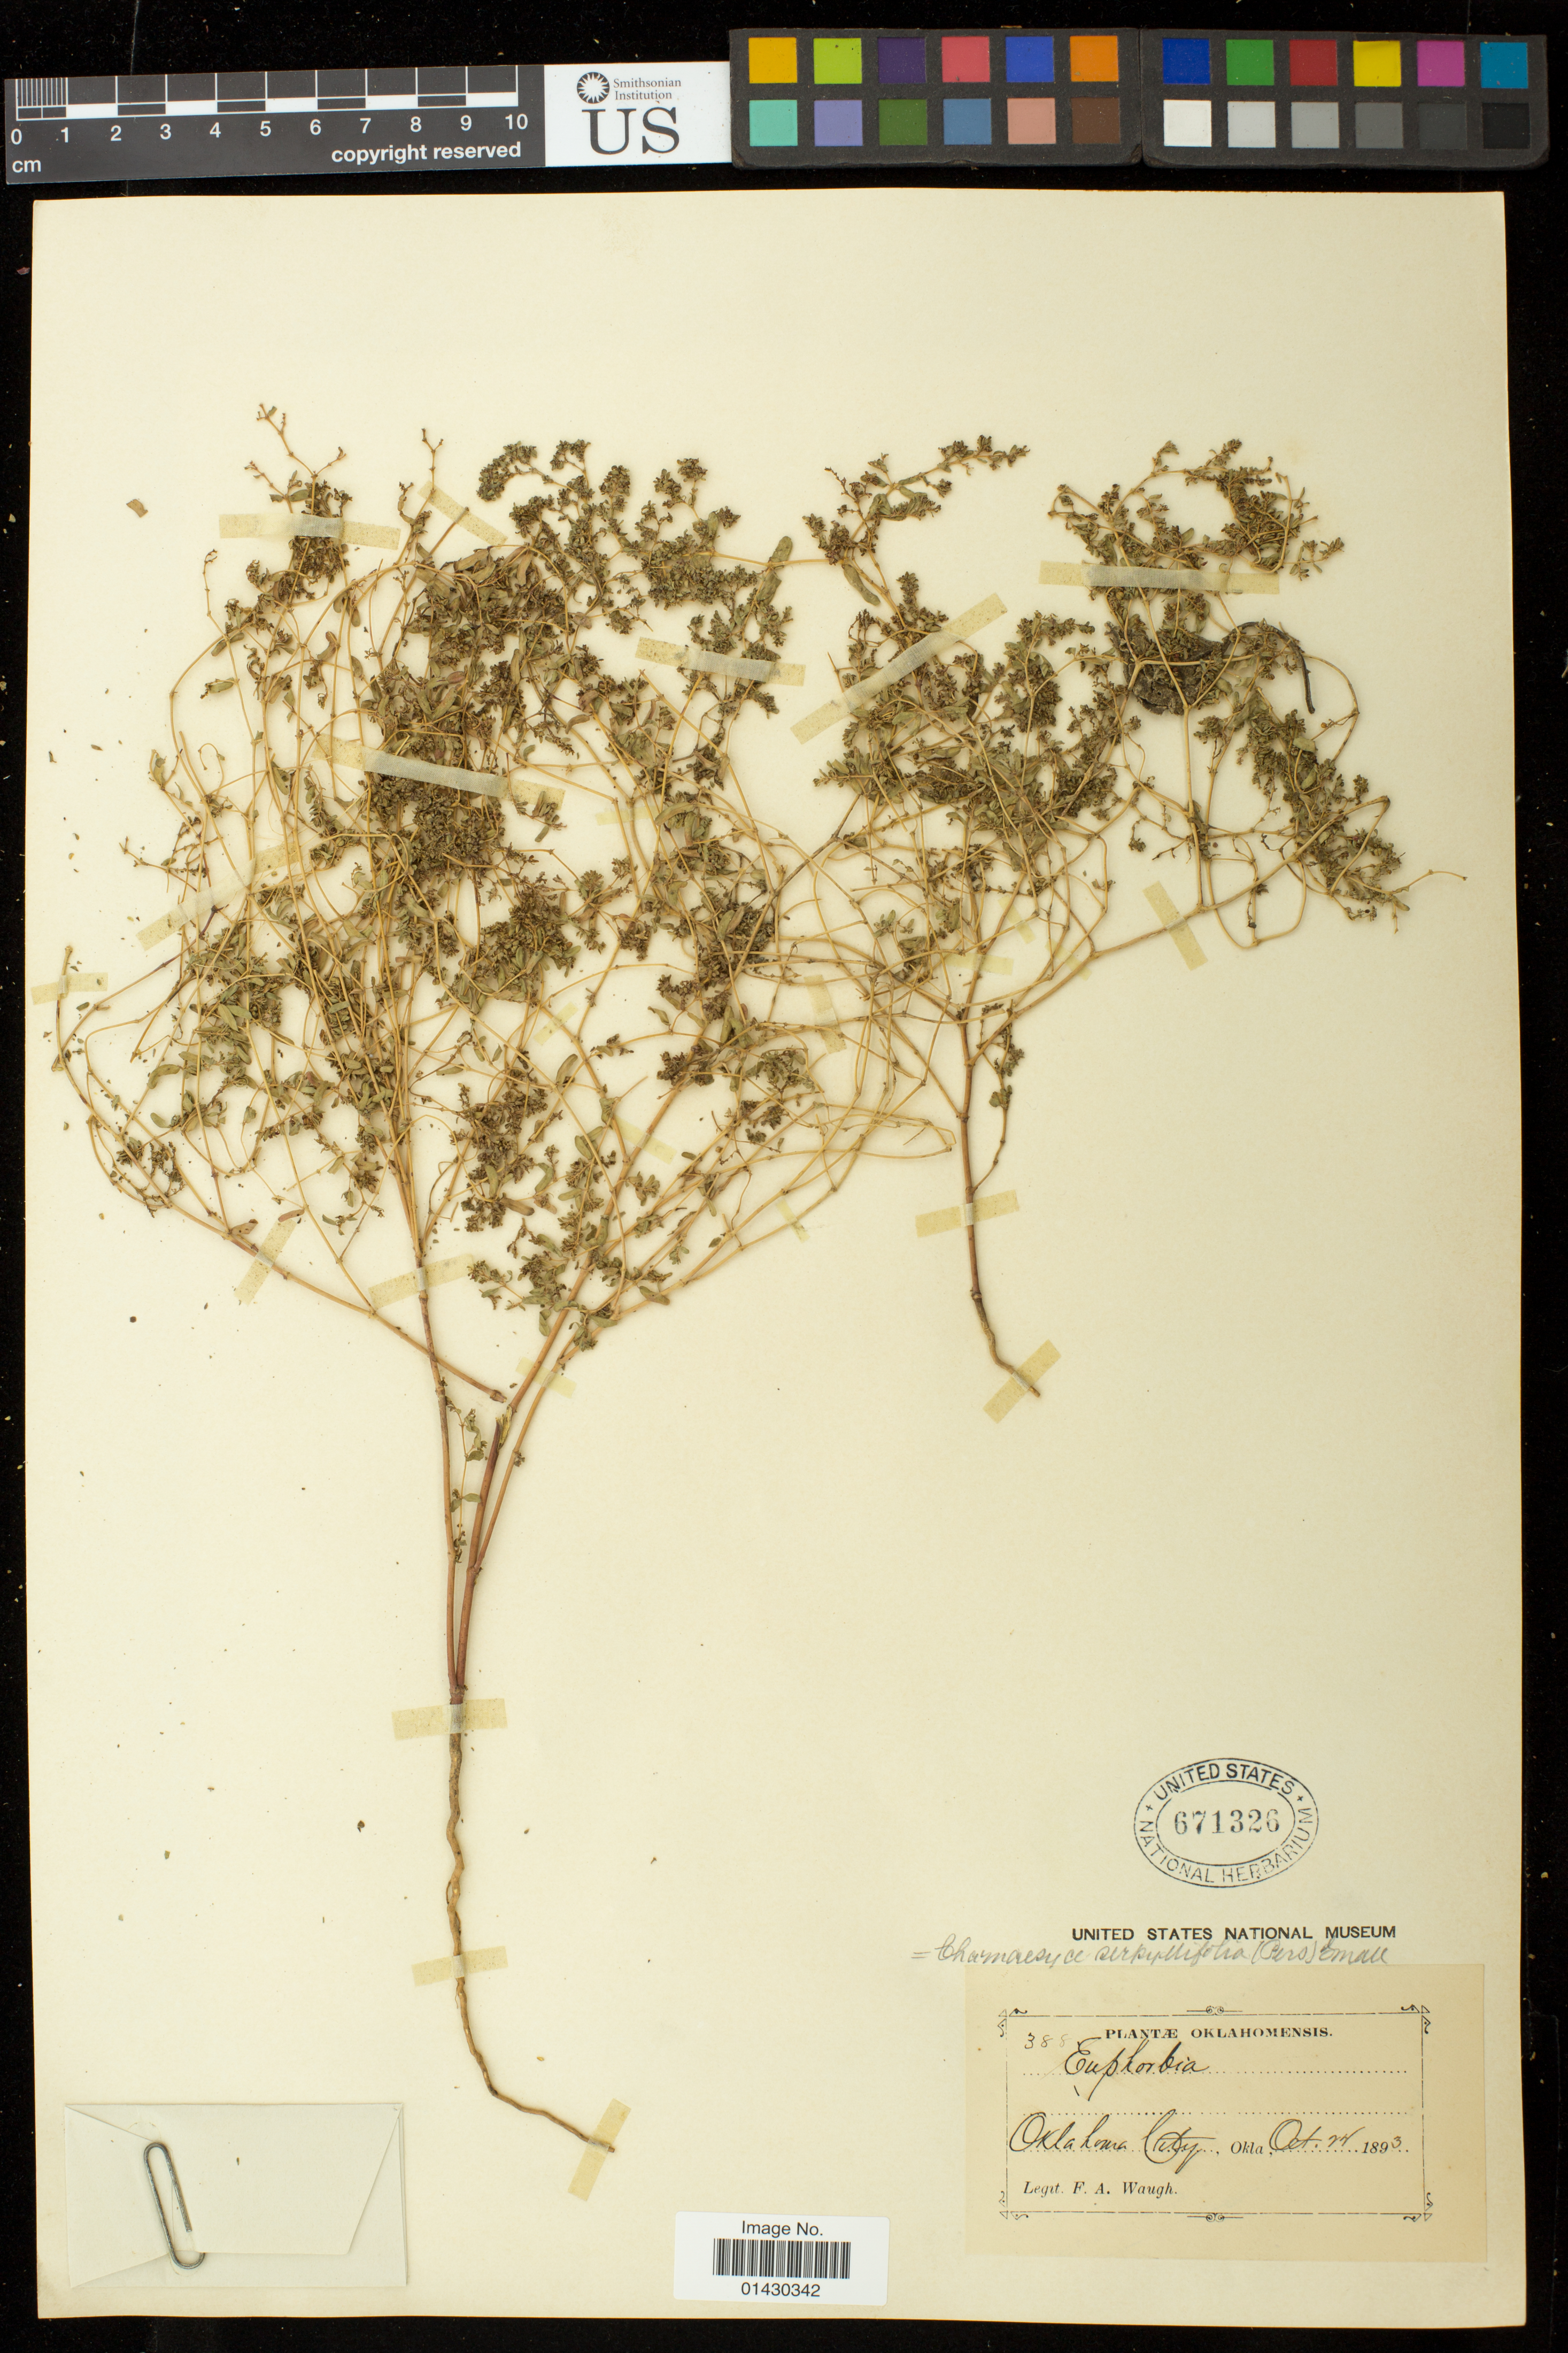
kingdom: Plantae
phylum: Tracheophyta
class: Magnoliopsida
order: Malpighiales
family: Euphorbiaceae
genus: Euphorbia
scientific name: Euphorbia serpillifolia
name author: Pers.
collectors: F. Waugh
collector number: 388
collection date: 1893-10-24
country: United States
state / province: Oklahoma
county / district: Oklahoma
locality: Oklahoma City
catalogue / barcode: US 671326